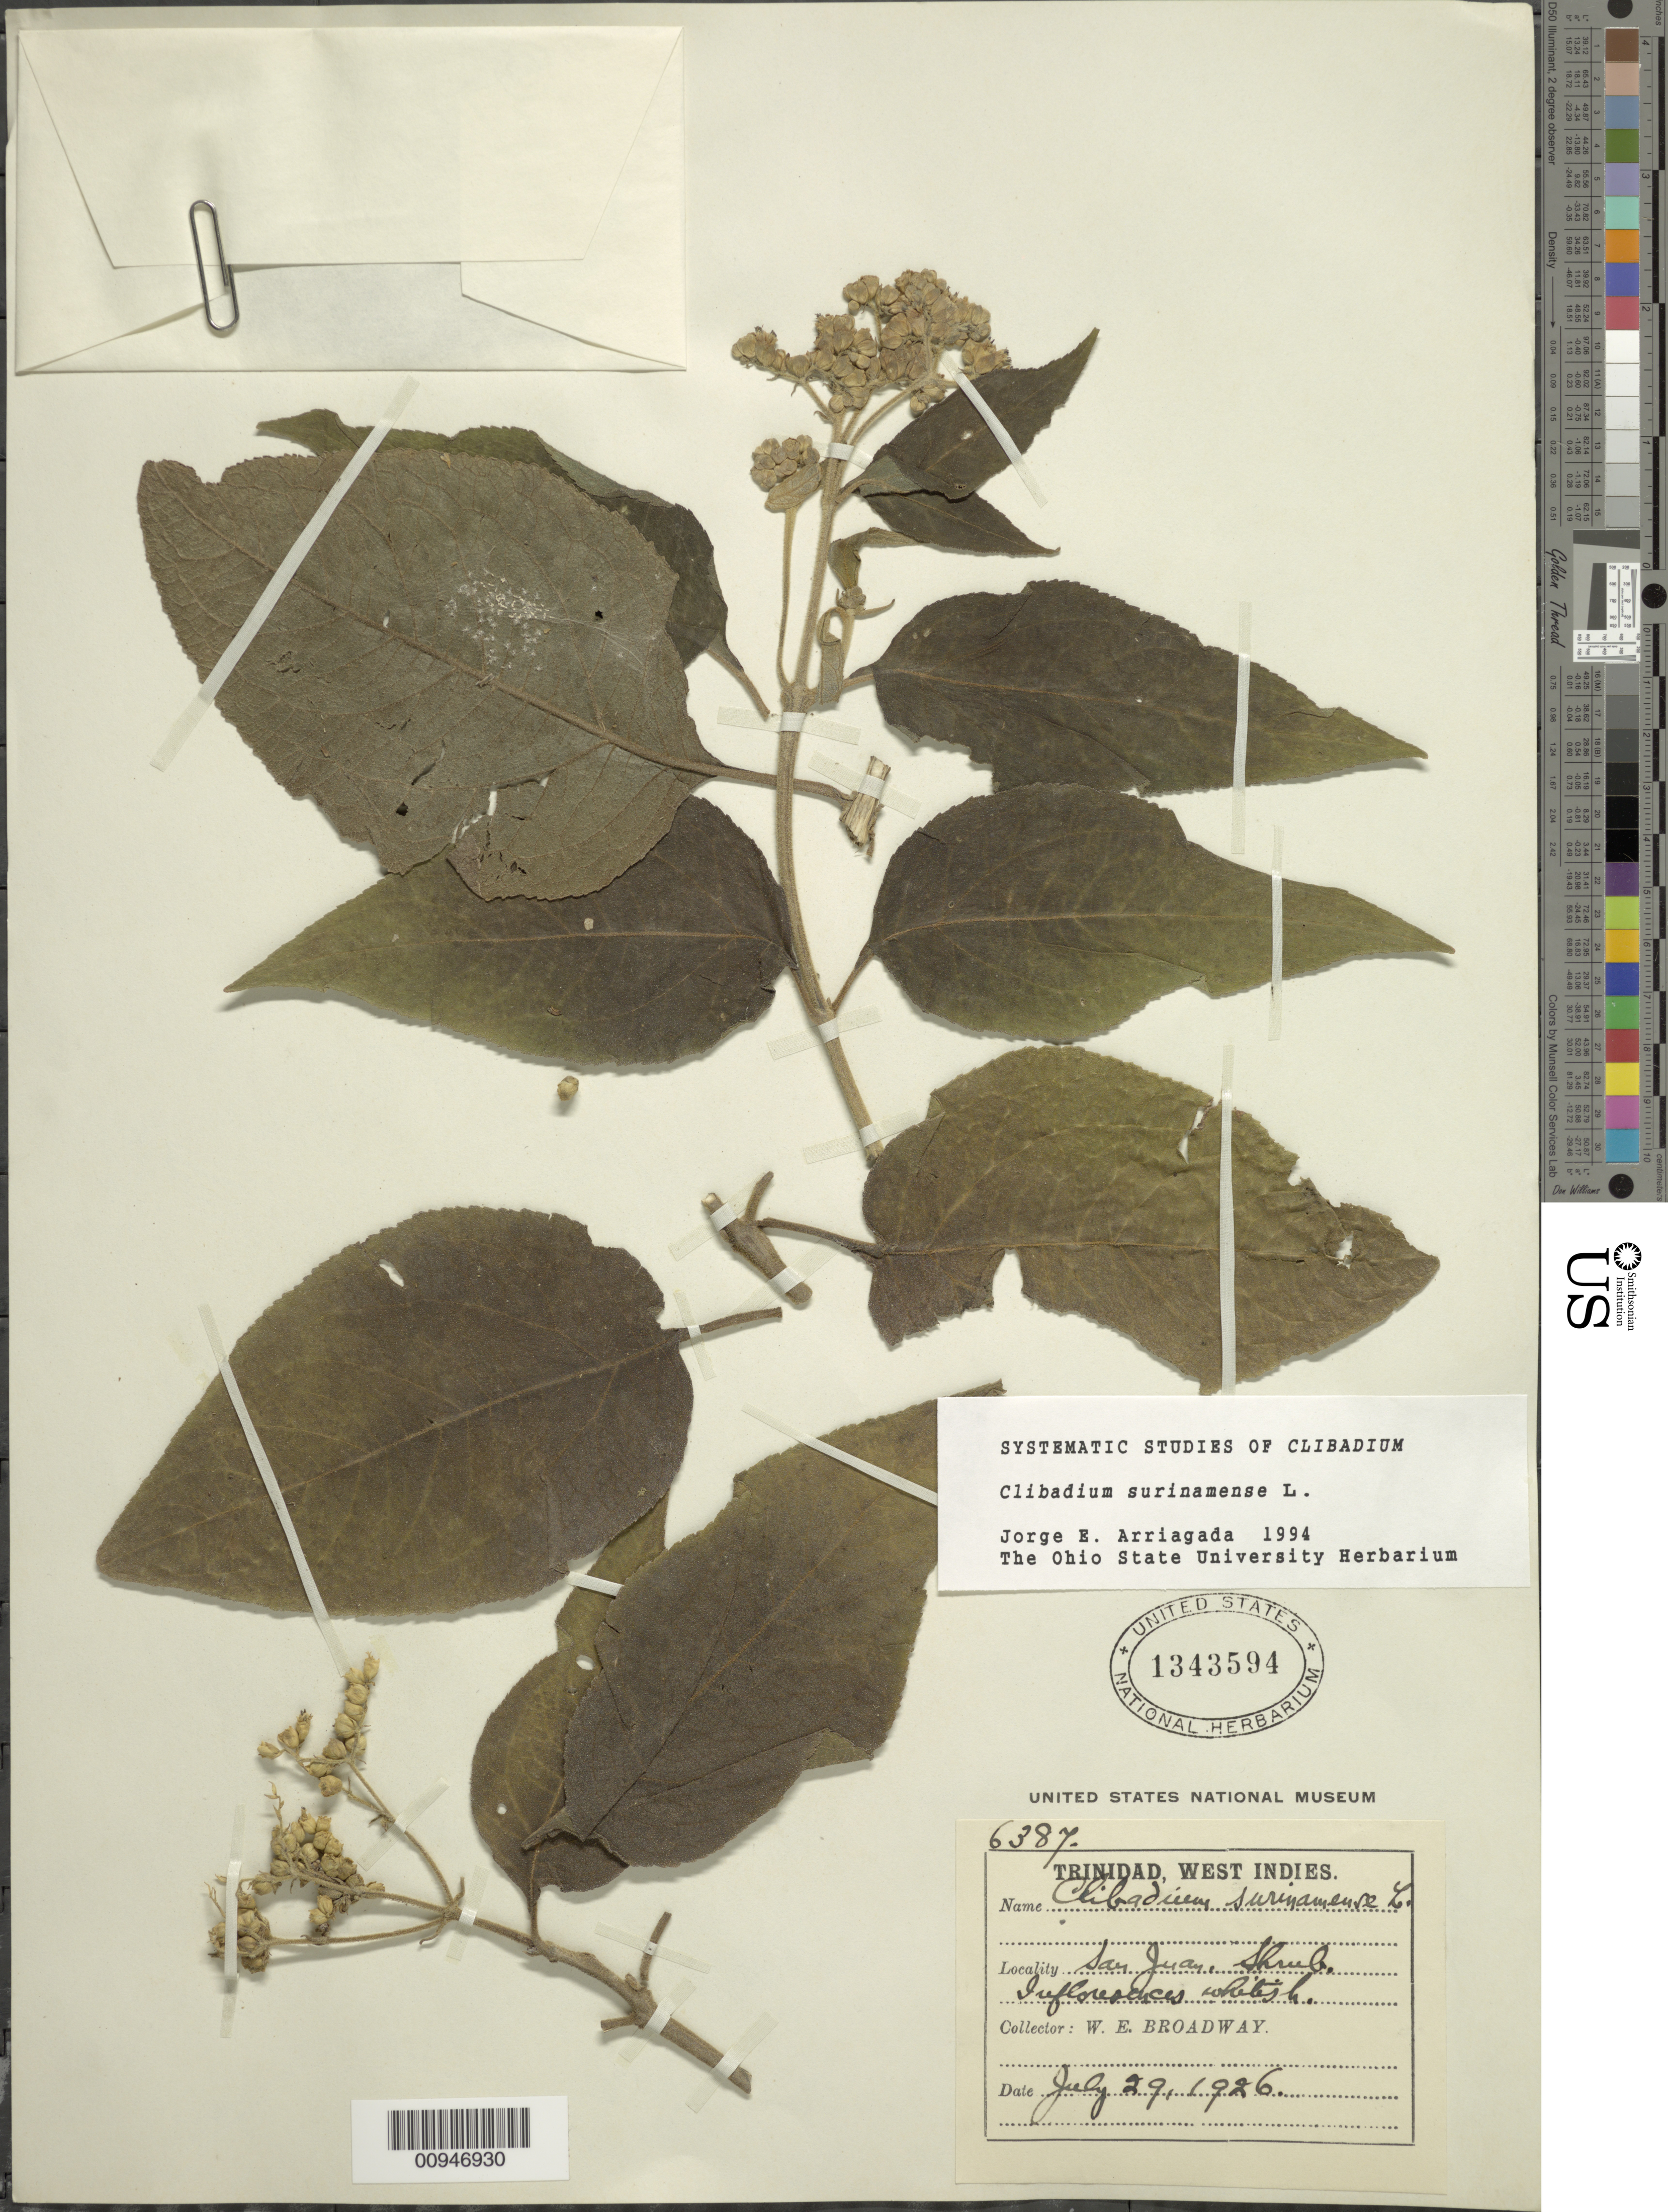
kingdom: Plantae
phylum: Tracheophyta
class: Magnoliopsida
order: Asterales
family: Asteraceae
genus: Clibadium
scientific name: Clibadium surinamense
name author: L.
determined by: Arriagada, J. E.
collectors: W. E. Broadway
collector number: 6387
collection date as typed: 29 Jul 1926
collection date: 1926-07-29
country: Trinidad and Tobago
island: Trinidad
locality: San Juan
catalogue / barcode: US 1343594